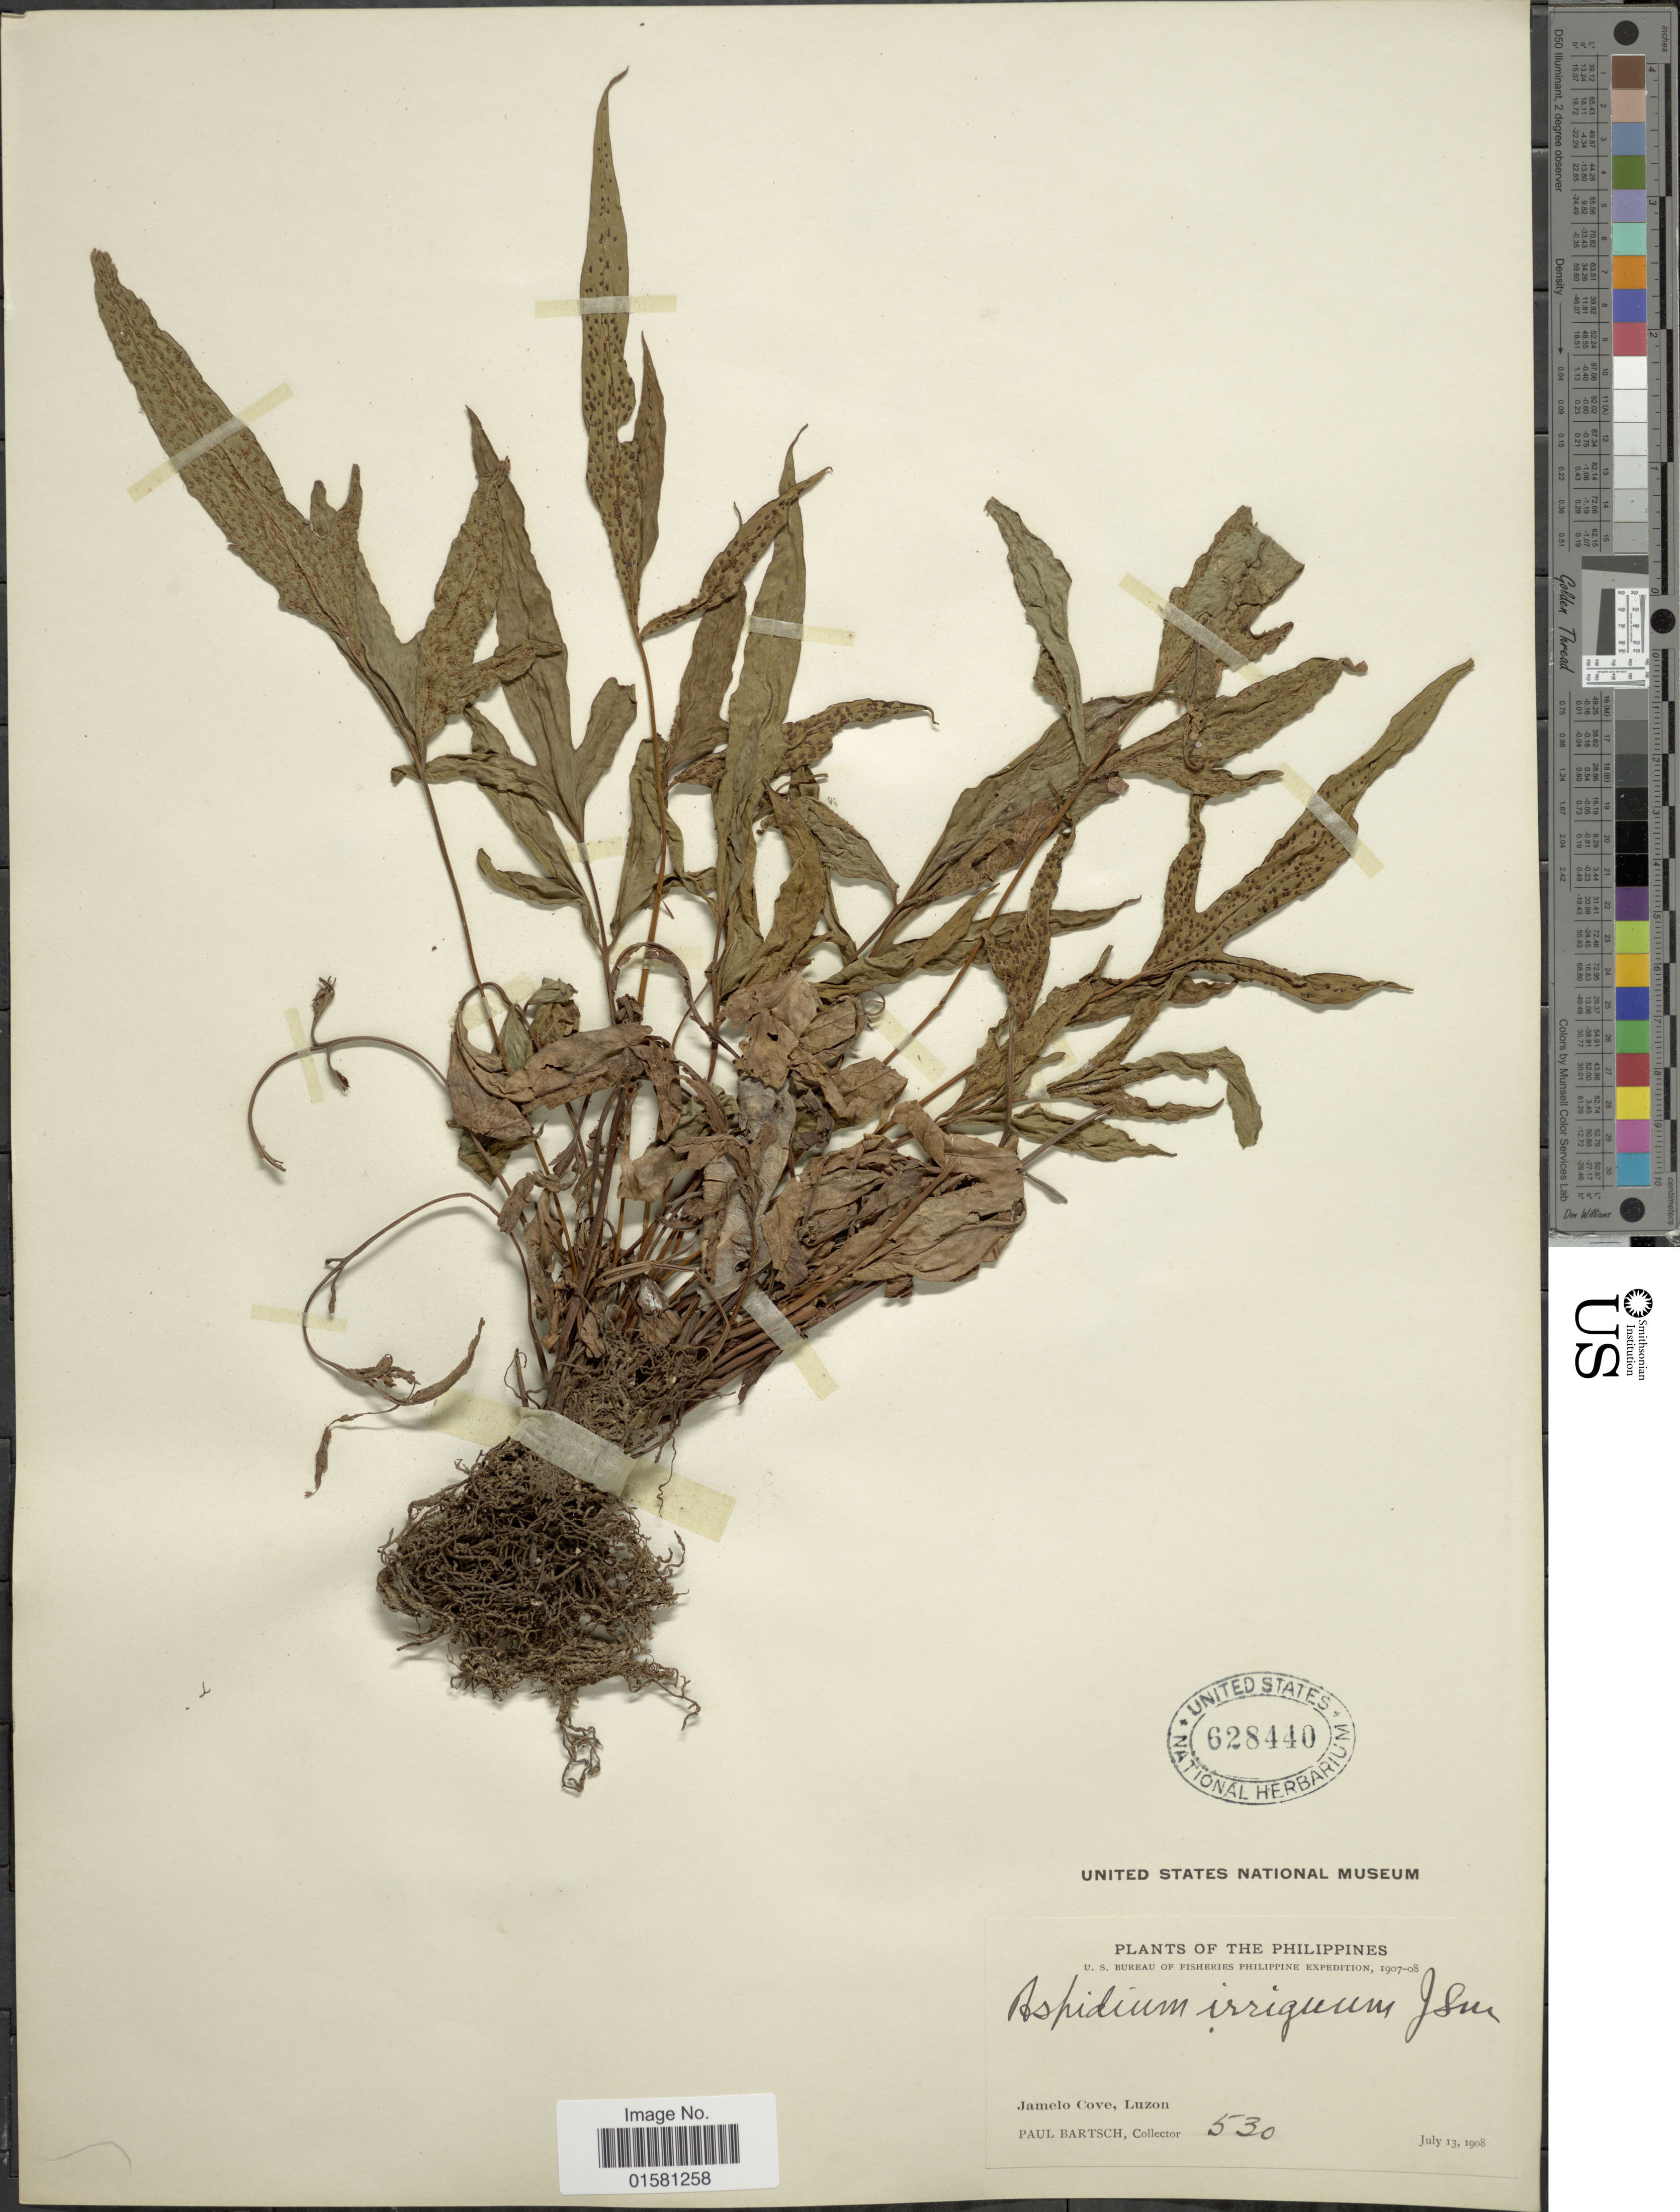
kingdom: Plantae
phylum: Tracheophyta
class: Polypodiopsida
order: Polypodiales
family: Tectariaceae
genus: Tectaria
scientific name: Tectaria trifida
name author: (Fée) Price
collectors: P. Bartsch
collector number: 530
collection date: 1908-07-13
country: Philippines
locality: Philippines, Jamelo Cove, Luzon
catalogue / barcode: US 628440